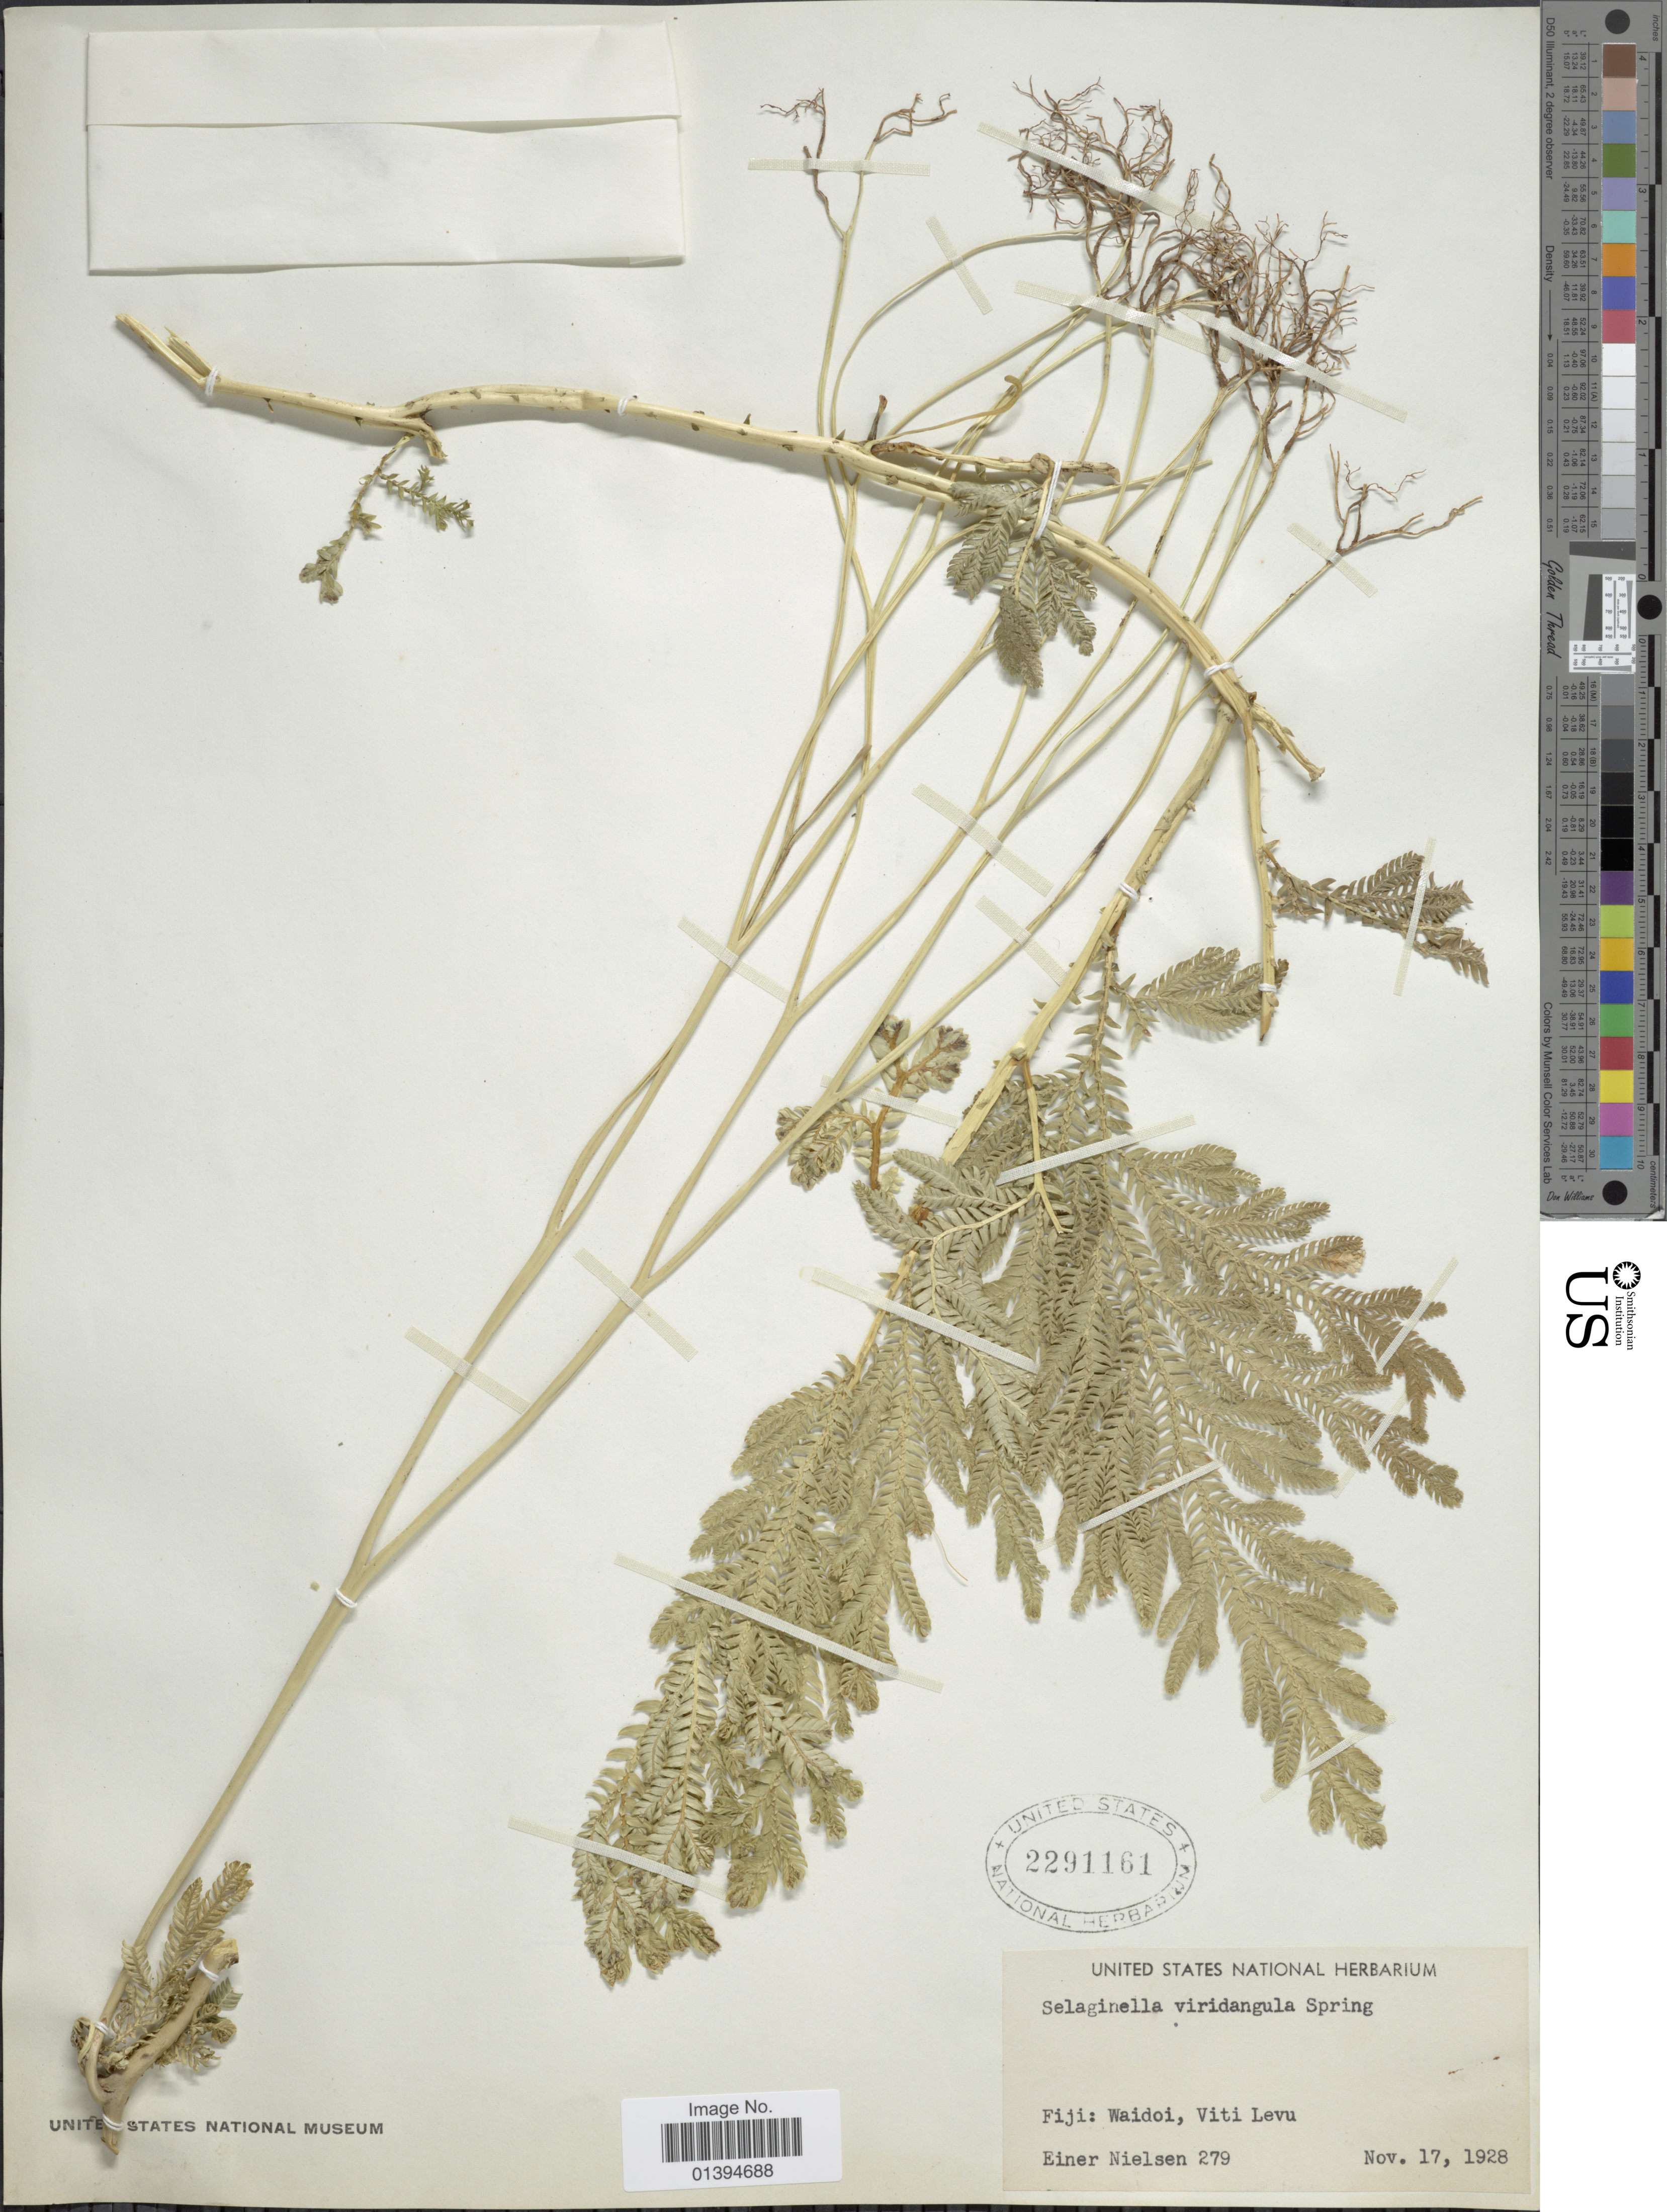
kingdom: Plantae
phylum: Tracheophyta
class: Lycopodiopsida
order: Selaginellales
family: Selaginellaceae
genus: Selaginella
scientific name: Selaginella viridangula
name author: Spring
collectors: E. Nielsen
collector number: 279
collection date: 1928-11-17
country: Fiji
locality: Waidoi, Viti Levu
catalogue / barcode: US 2291161